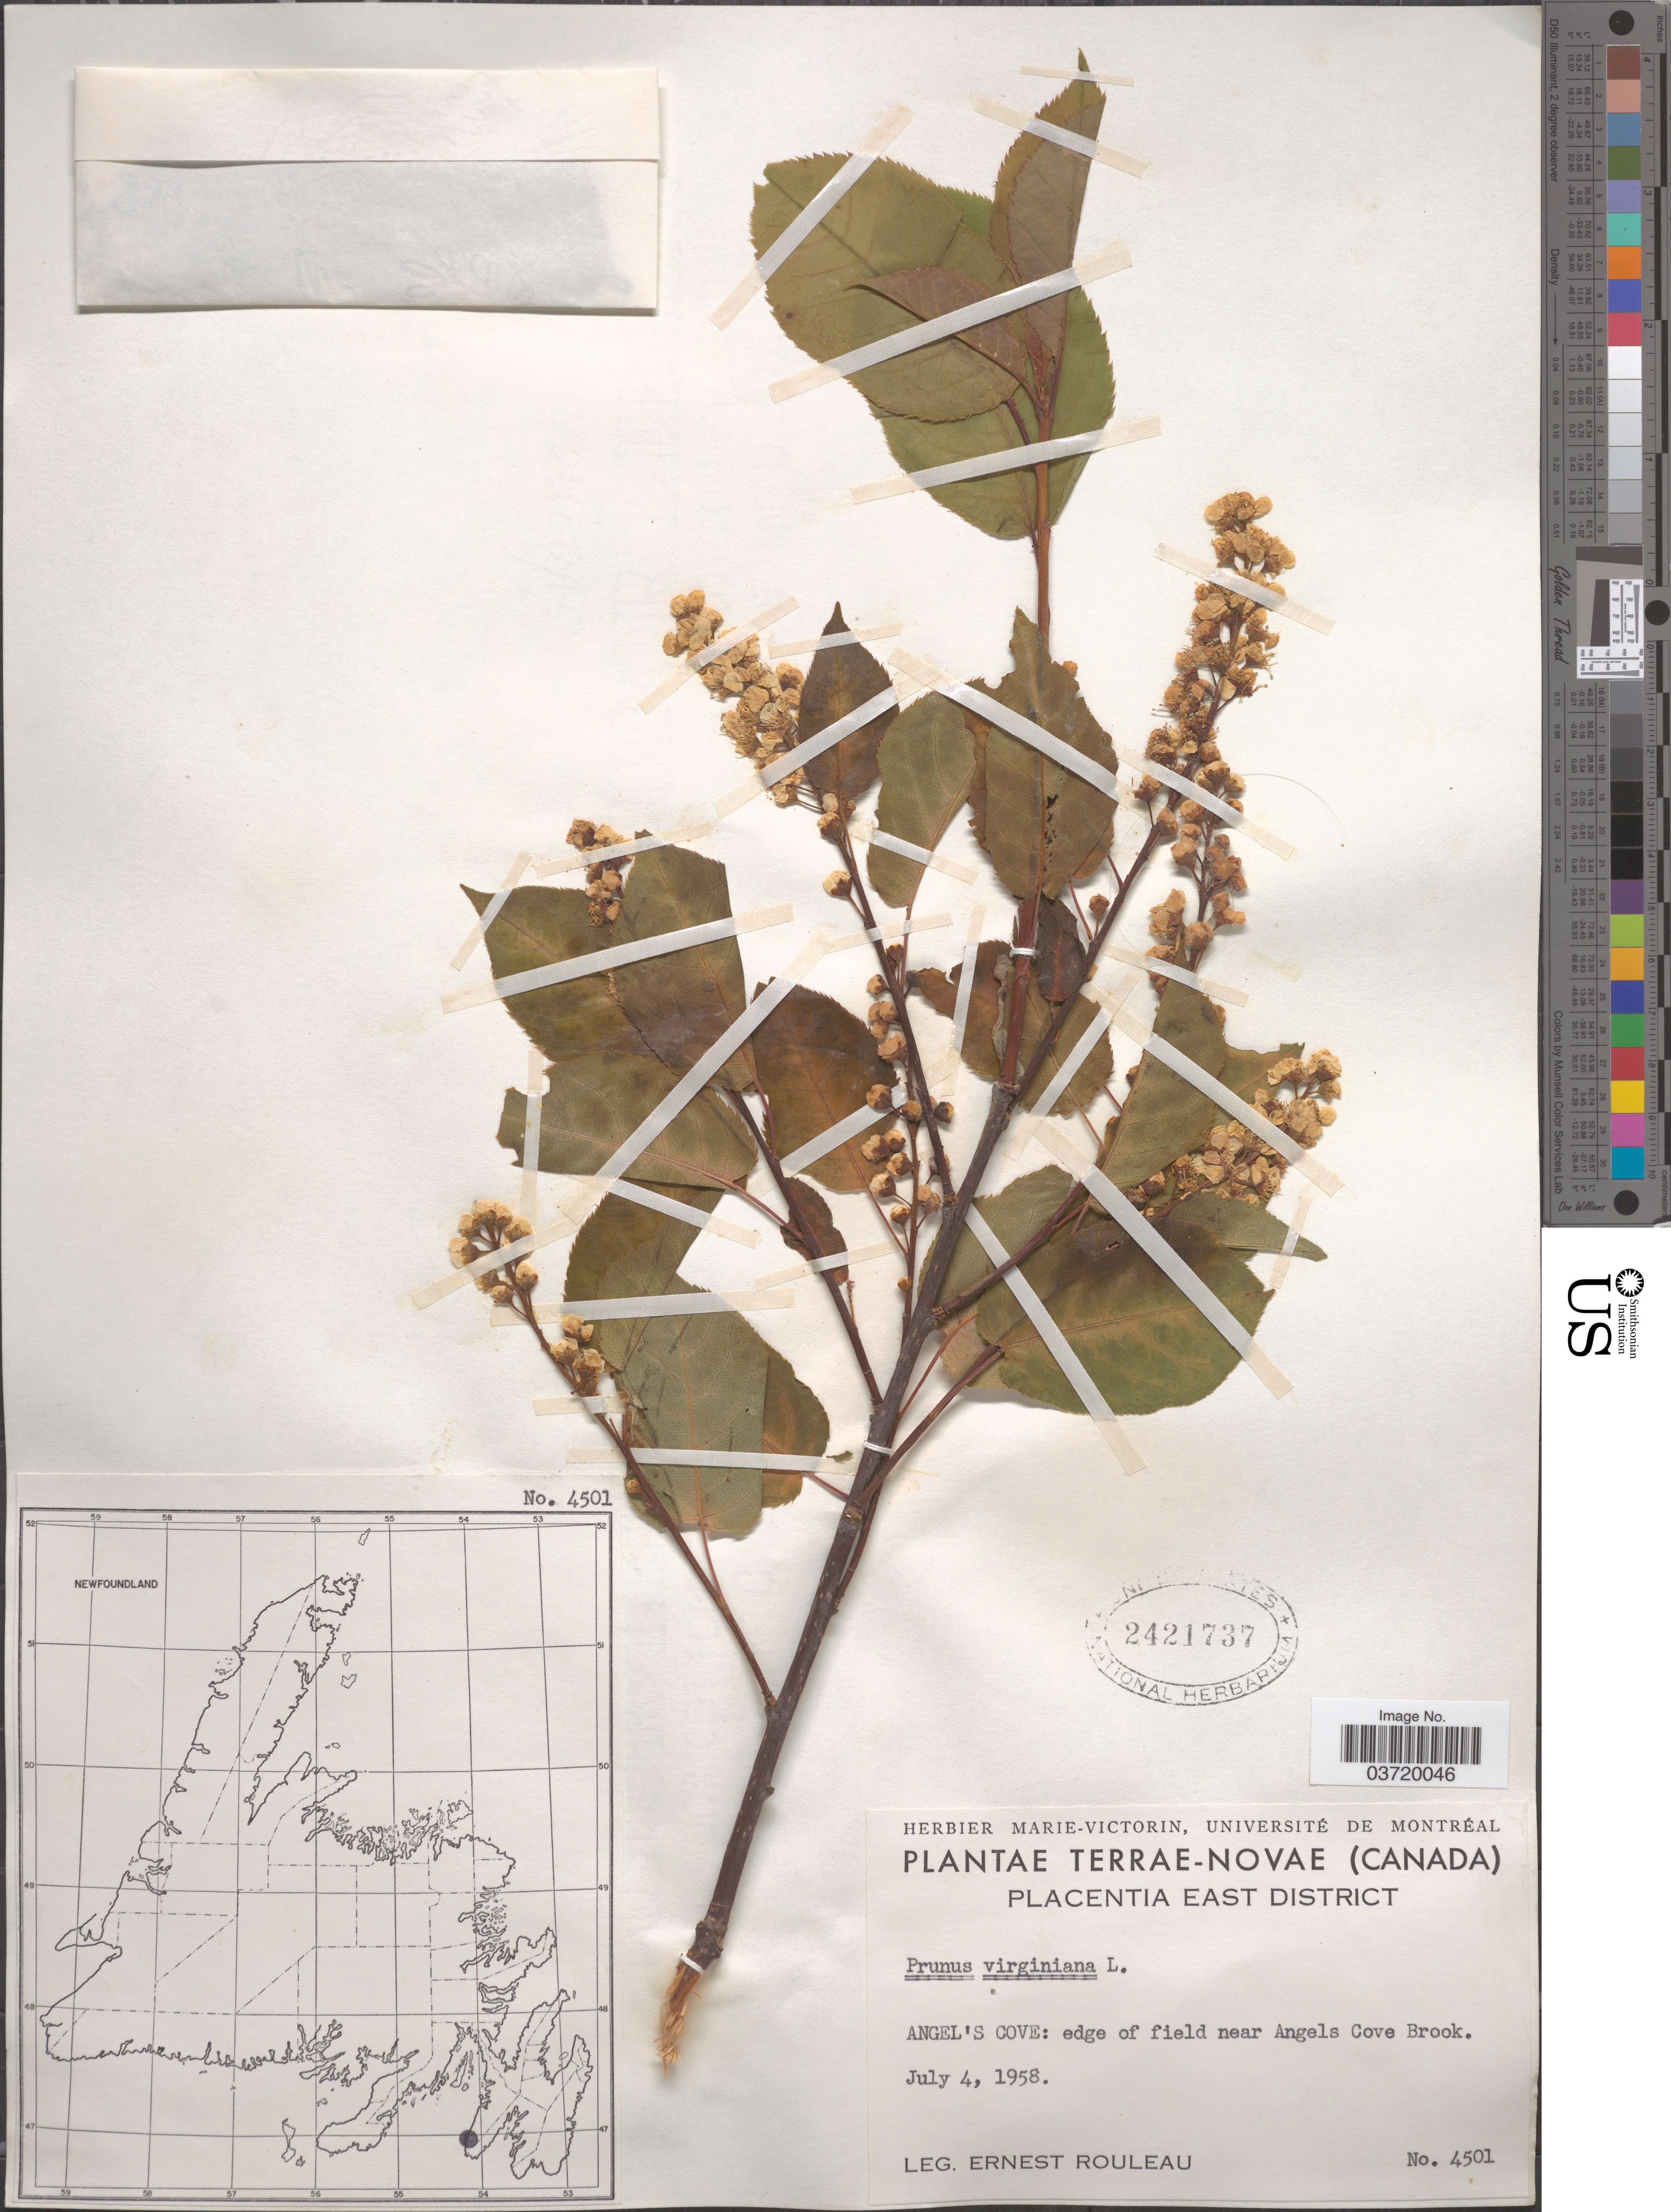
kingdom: Plantae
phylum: Tracheophyta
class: Magnoliopsida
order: Rosales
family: Rosaceae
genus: Prunus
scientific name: Prunus virginiana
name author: L.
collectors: E. Rouleau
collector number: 4501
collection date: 1958-07-04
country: Canada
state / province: Newfoundland and Labrador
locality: Terrae-Novae. Placentia East District. Angel's Cove: edge of field near Angels Cove Brook.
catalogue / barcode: US 2421737